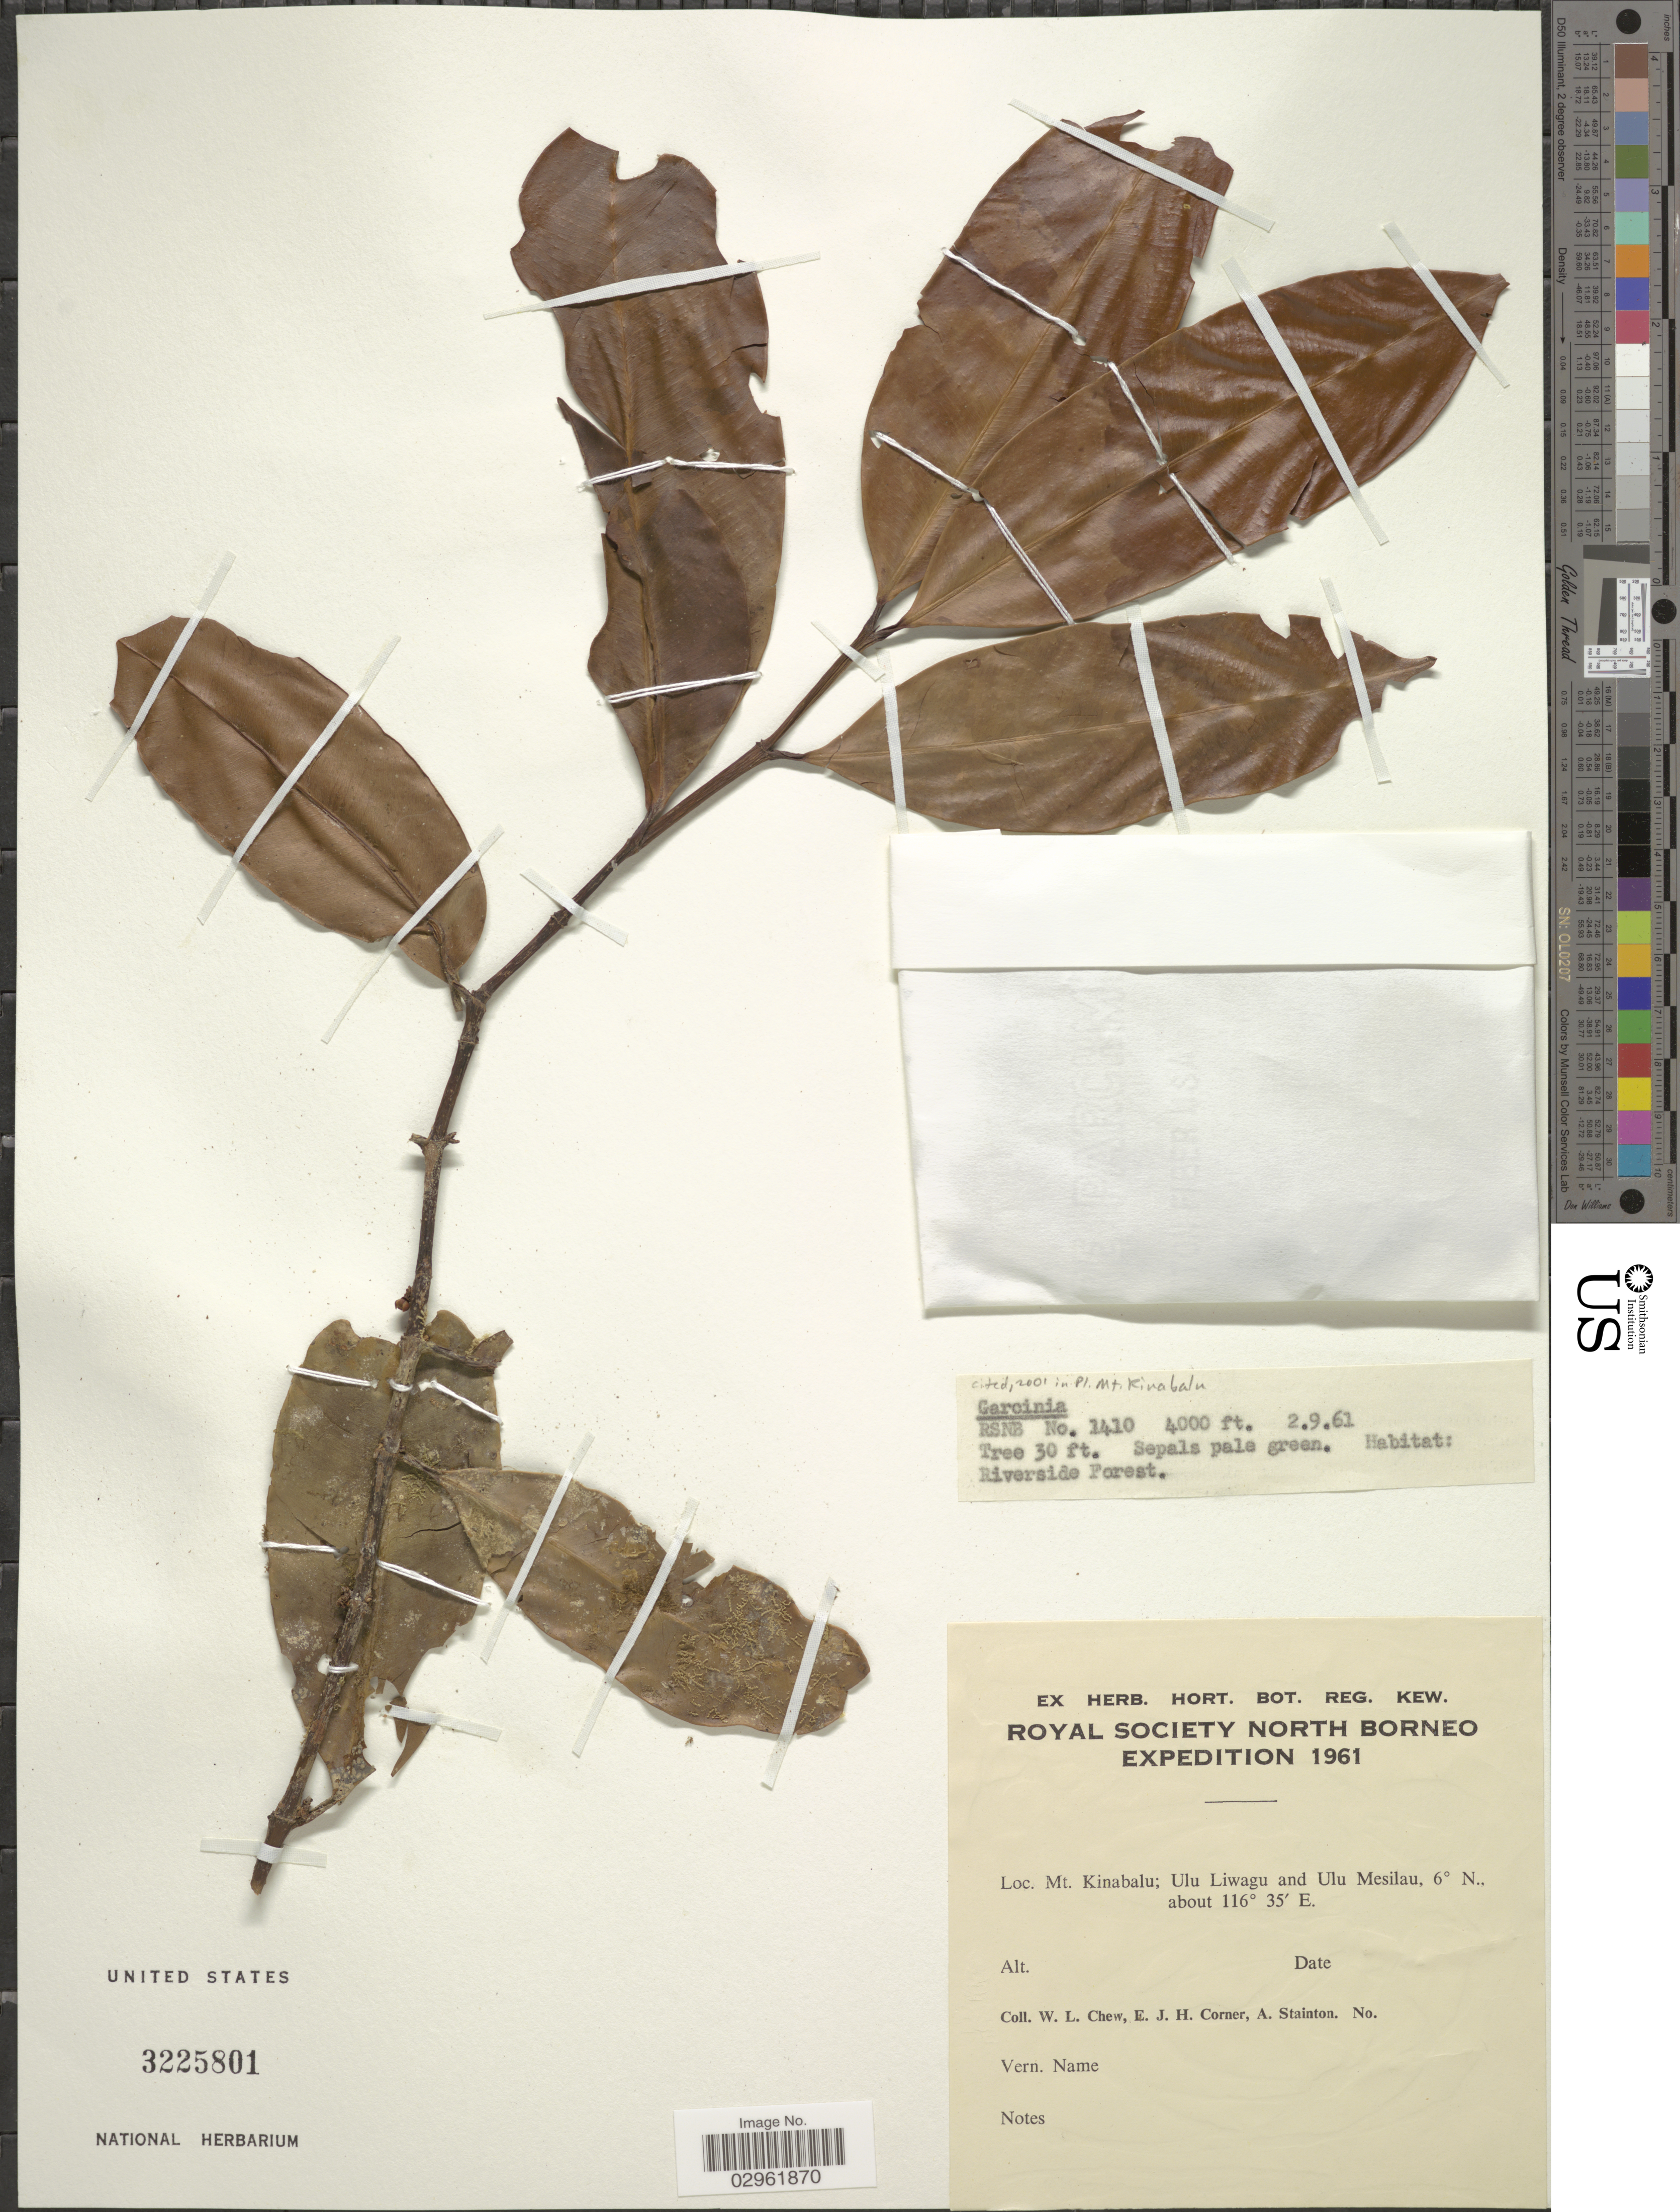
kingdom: Plantae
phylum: Tracheophyta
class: Magnoliopsida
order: Malpighiales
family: Clusiaceae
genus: Garcinia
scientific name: Garcinia sp.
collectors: W. Chew, E. Corner & A. Stainton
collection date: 1961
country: Malaysia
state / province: Sabah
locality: Royal Society North Borneo, Mt. Kinabalu; Ulu Liwagu and Ulu Mesilau.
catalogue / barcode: US 3225801